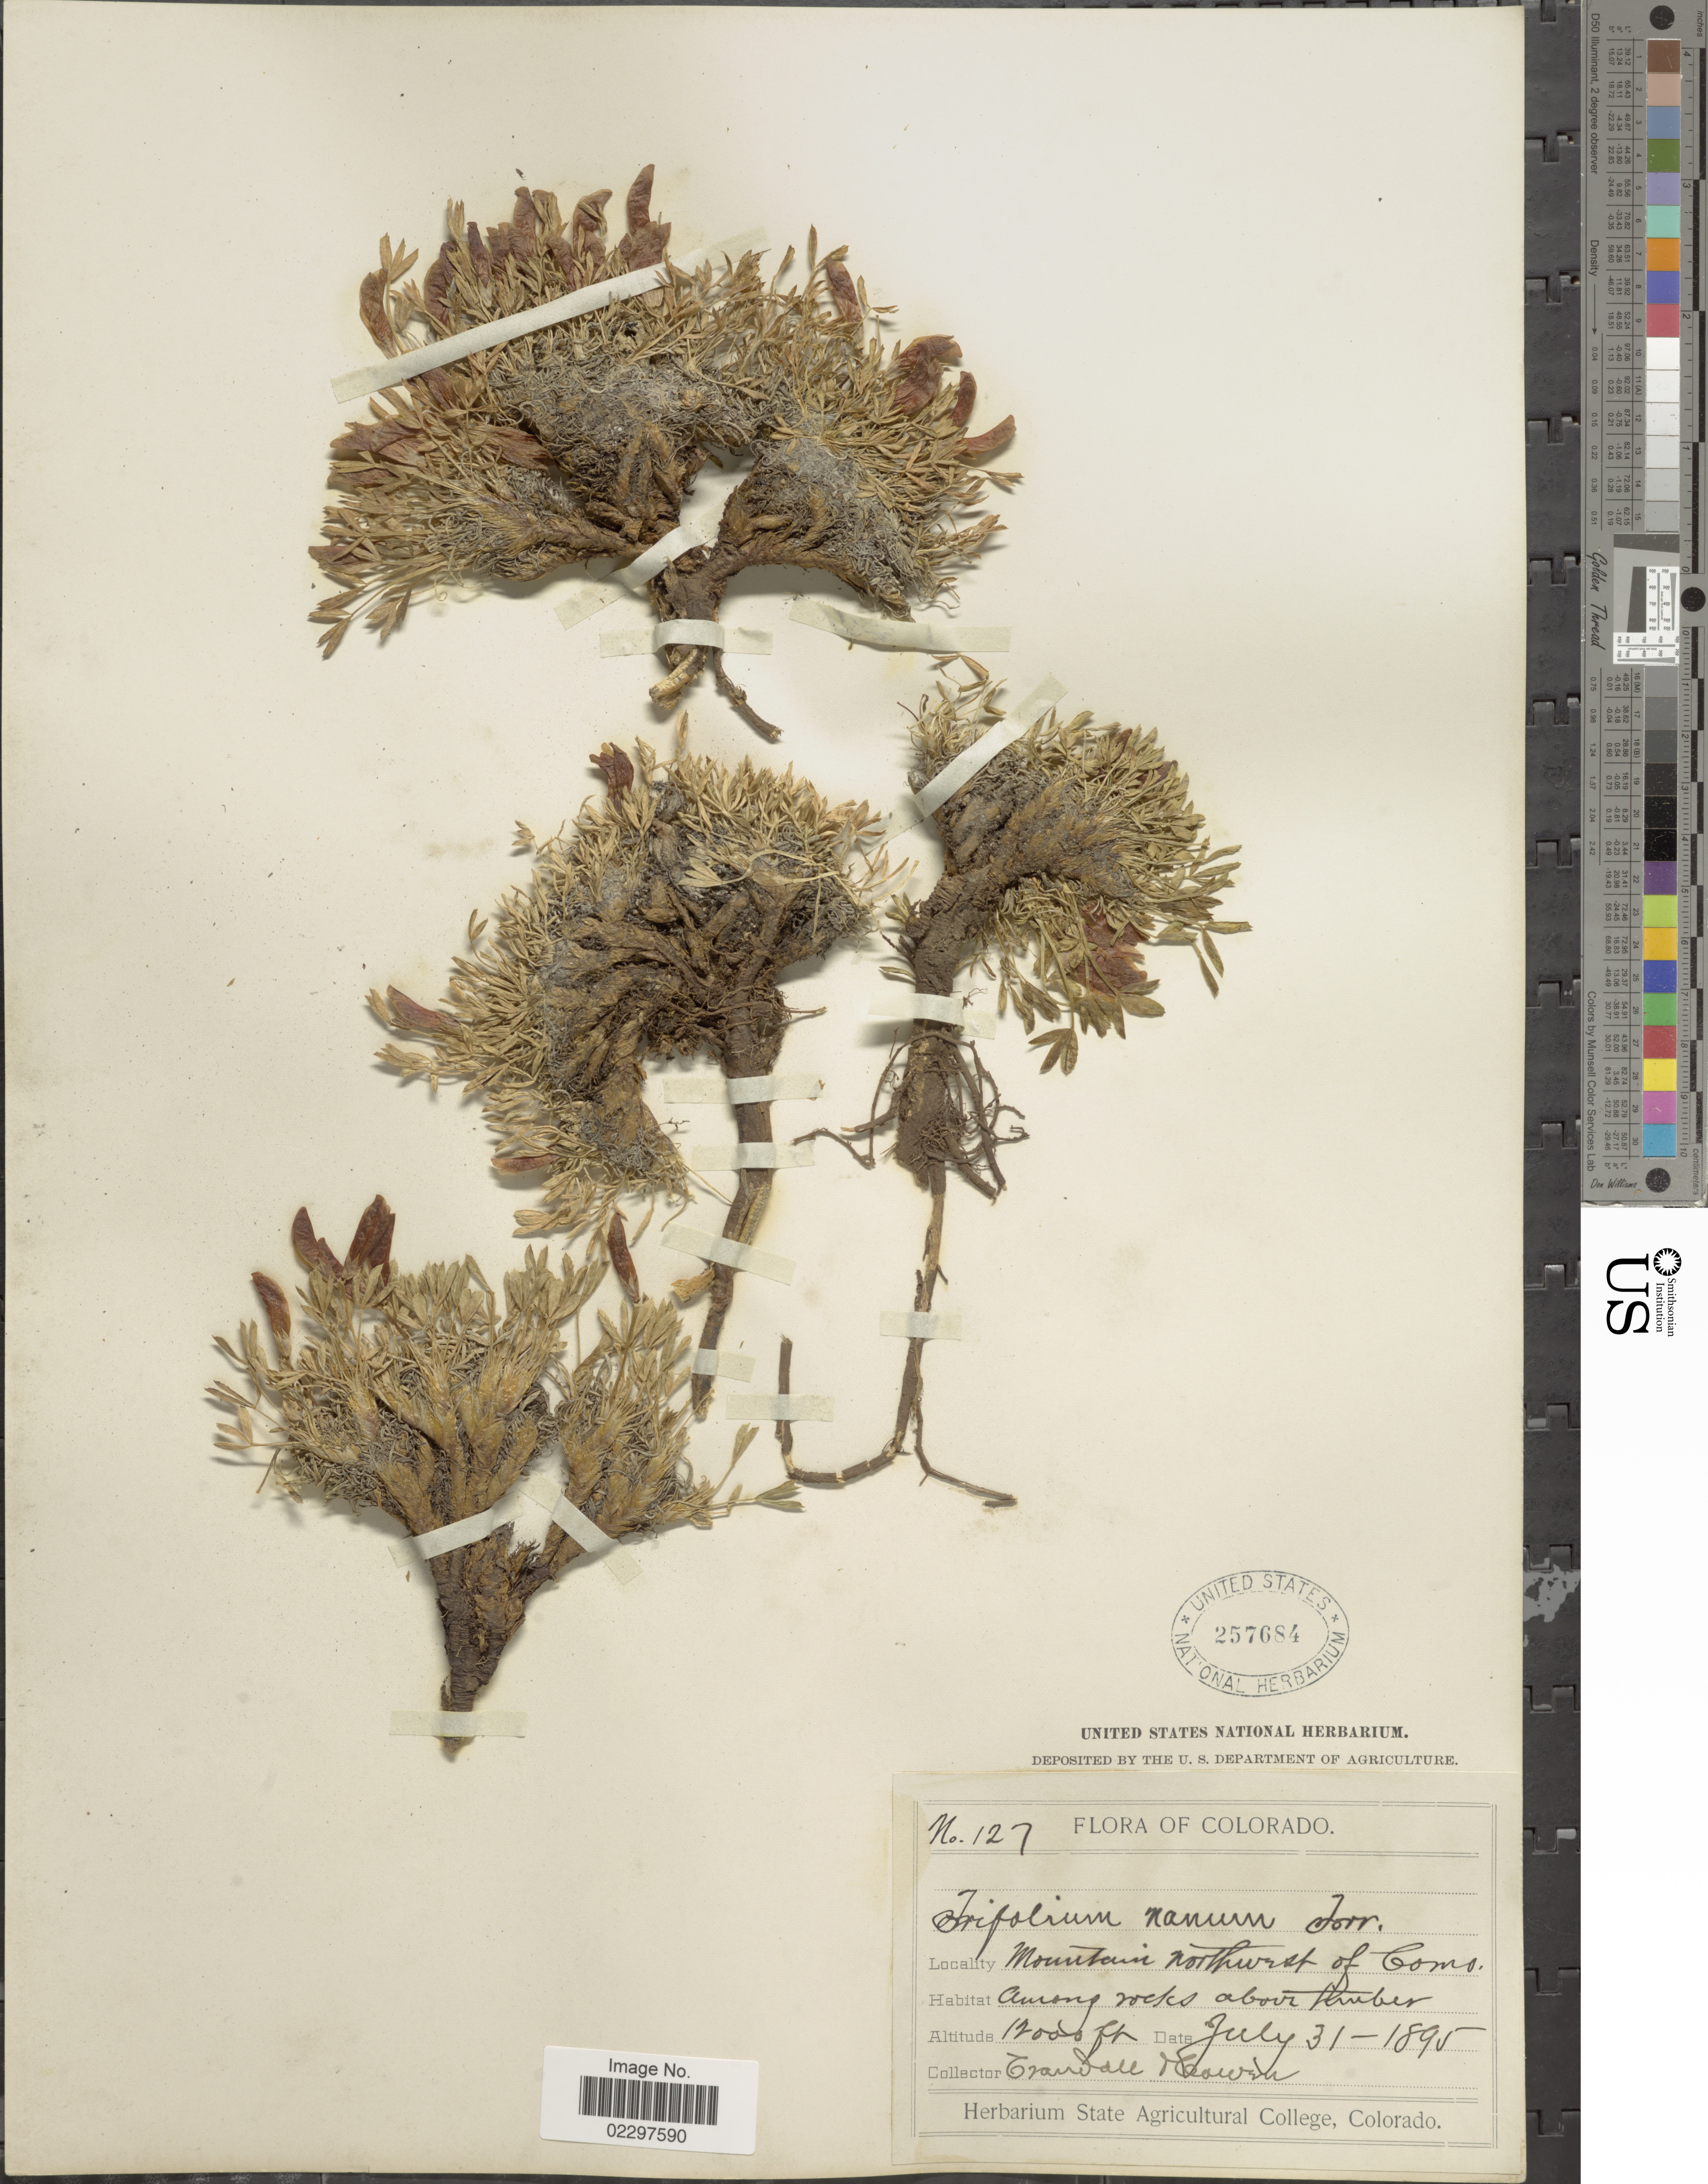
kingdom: Plantae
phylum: Tracheophyta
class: Magnoliopsida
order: Fabales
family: Fabaceae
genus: Trifolium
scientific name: Trifolium nanum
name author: Torr.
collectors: -. Crandall & -. Cowen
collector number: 127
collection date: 1895-07-31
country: United States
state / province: Colorado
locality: Mountain northwest of Como.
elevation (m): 3658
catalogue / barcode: US 257684